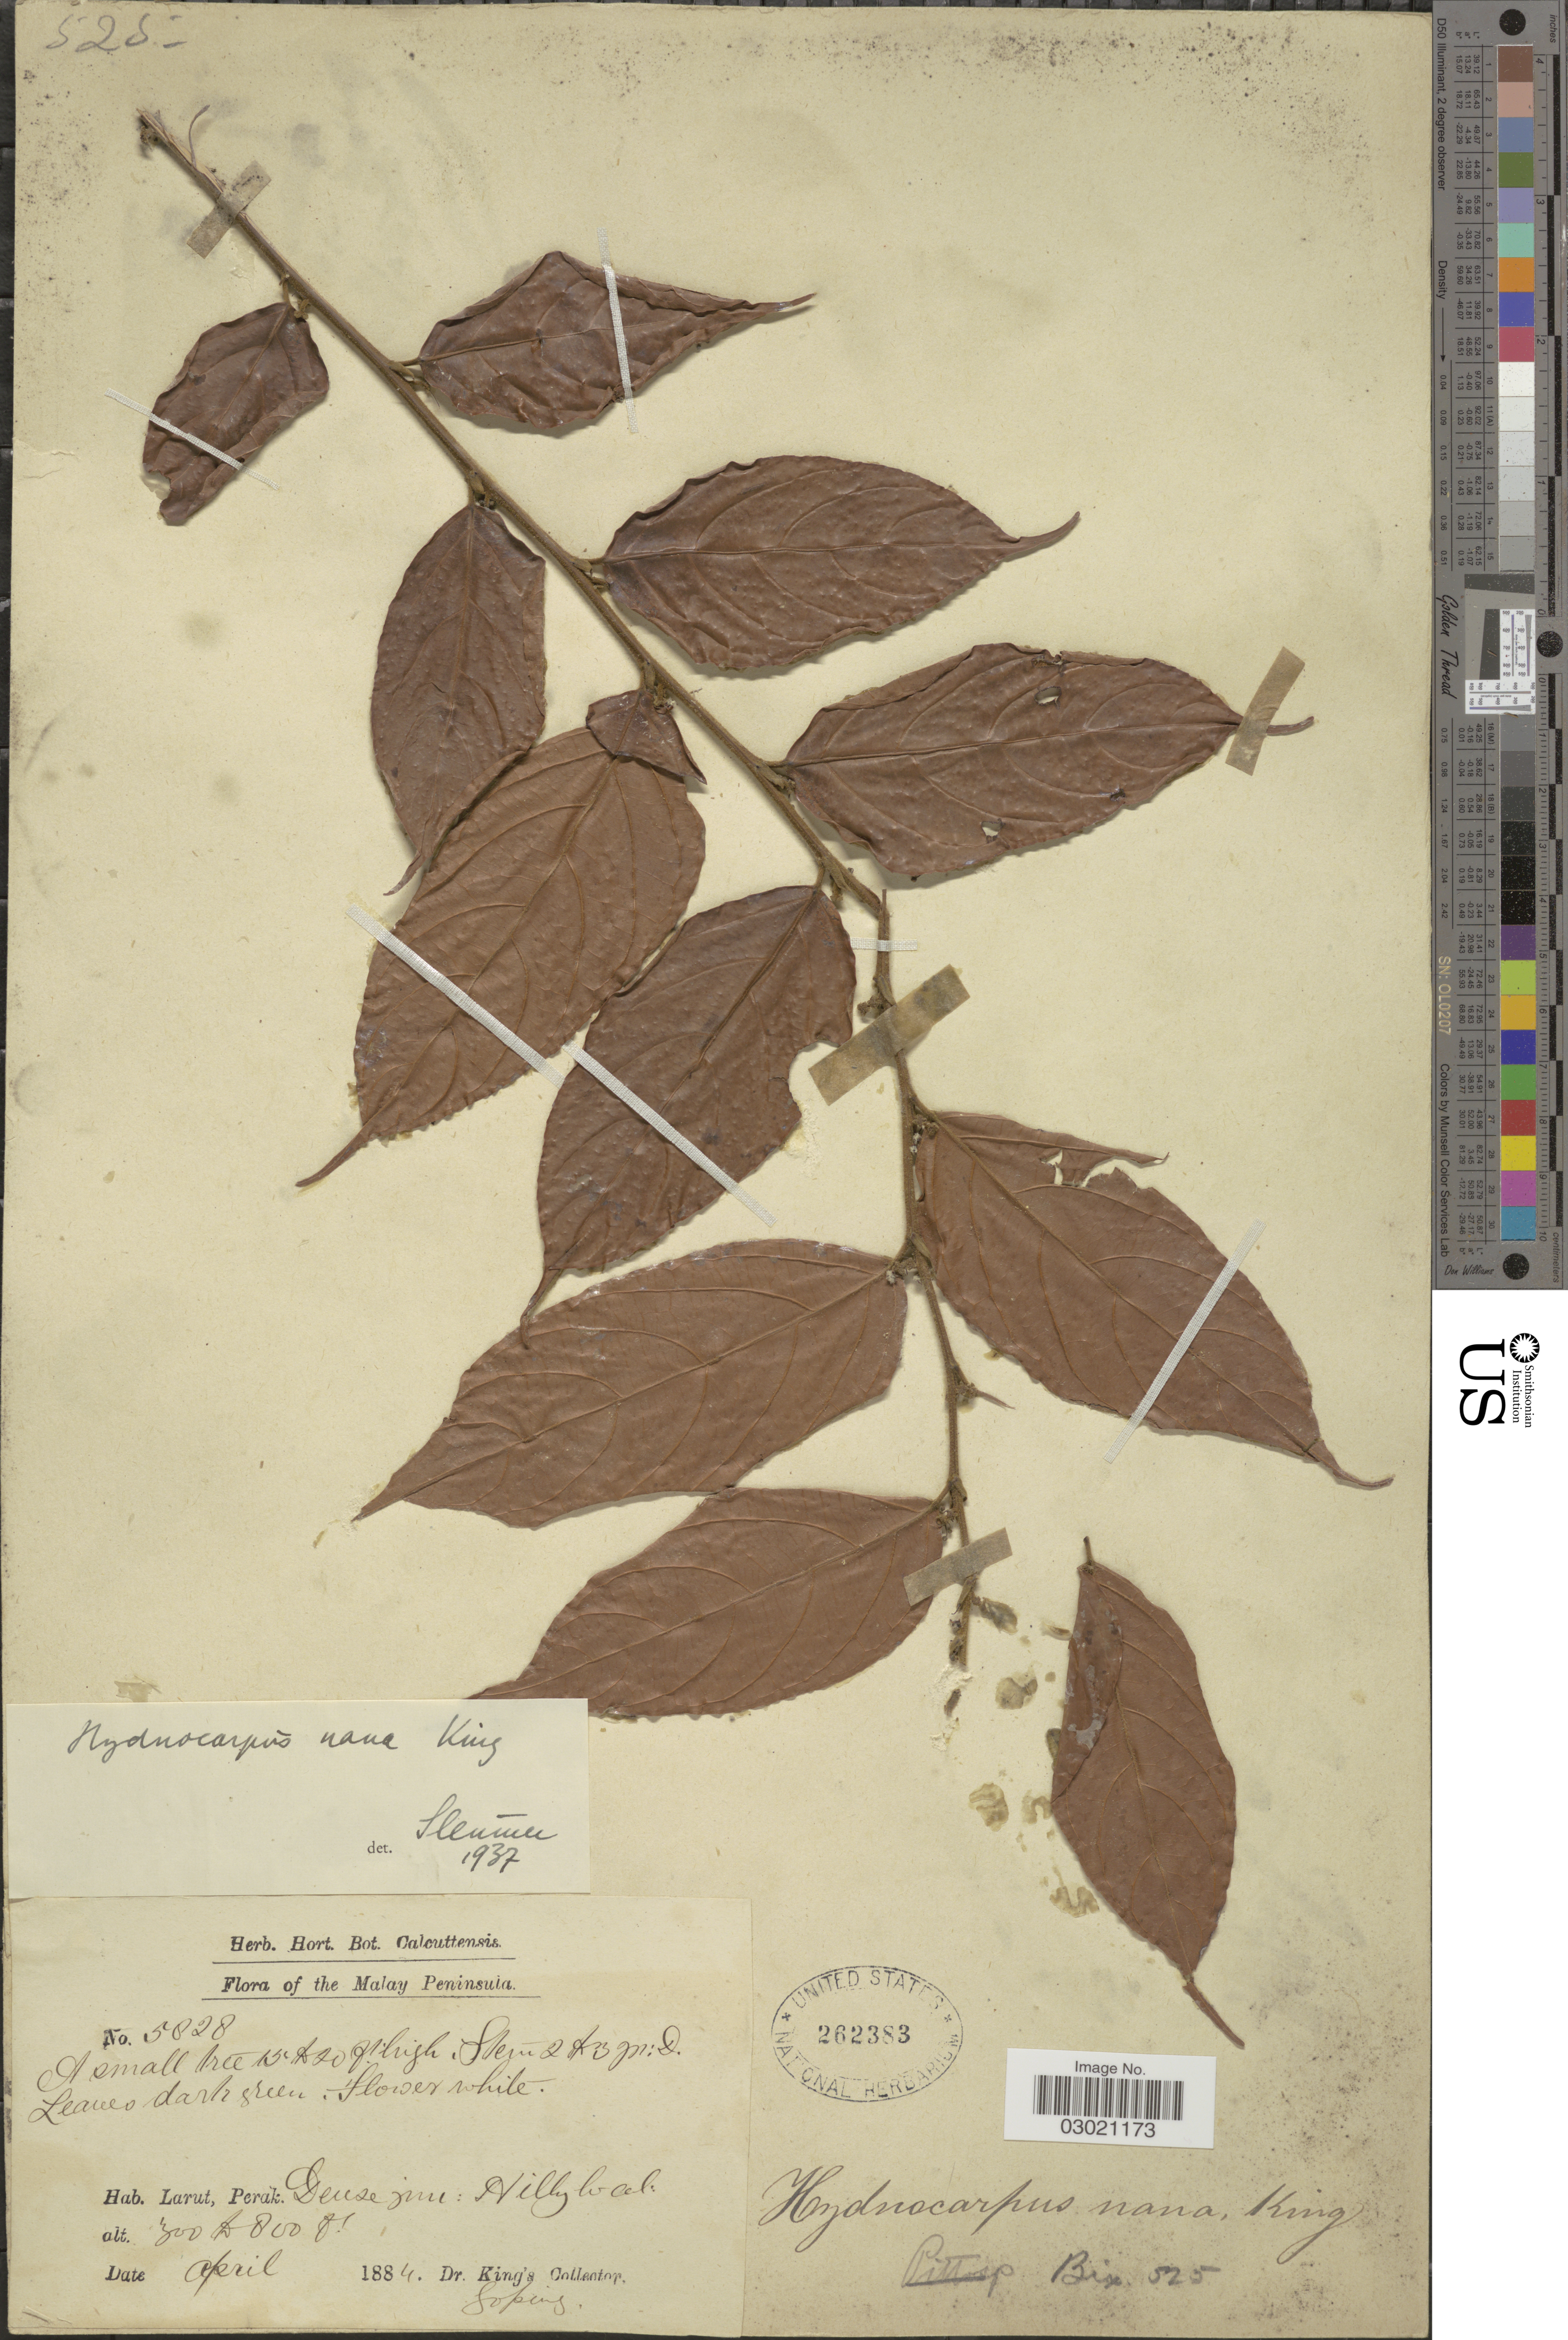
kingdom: Plantae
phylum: Tracheophyta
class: Magnoliopsida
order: Malpighiales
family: Achariaceae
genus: Hydnocarpus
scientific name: Hydnocarpus nanus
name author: King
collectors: Dr. King's collector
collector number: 5828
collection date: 1884-04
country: Malaysia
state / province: Perak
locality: The Malay Peninsula. Larut, Perak. Dense jun: Hilly local.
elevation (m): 91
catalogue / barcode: US 262383